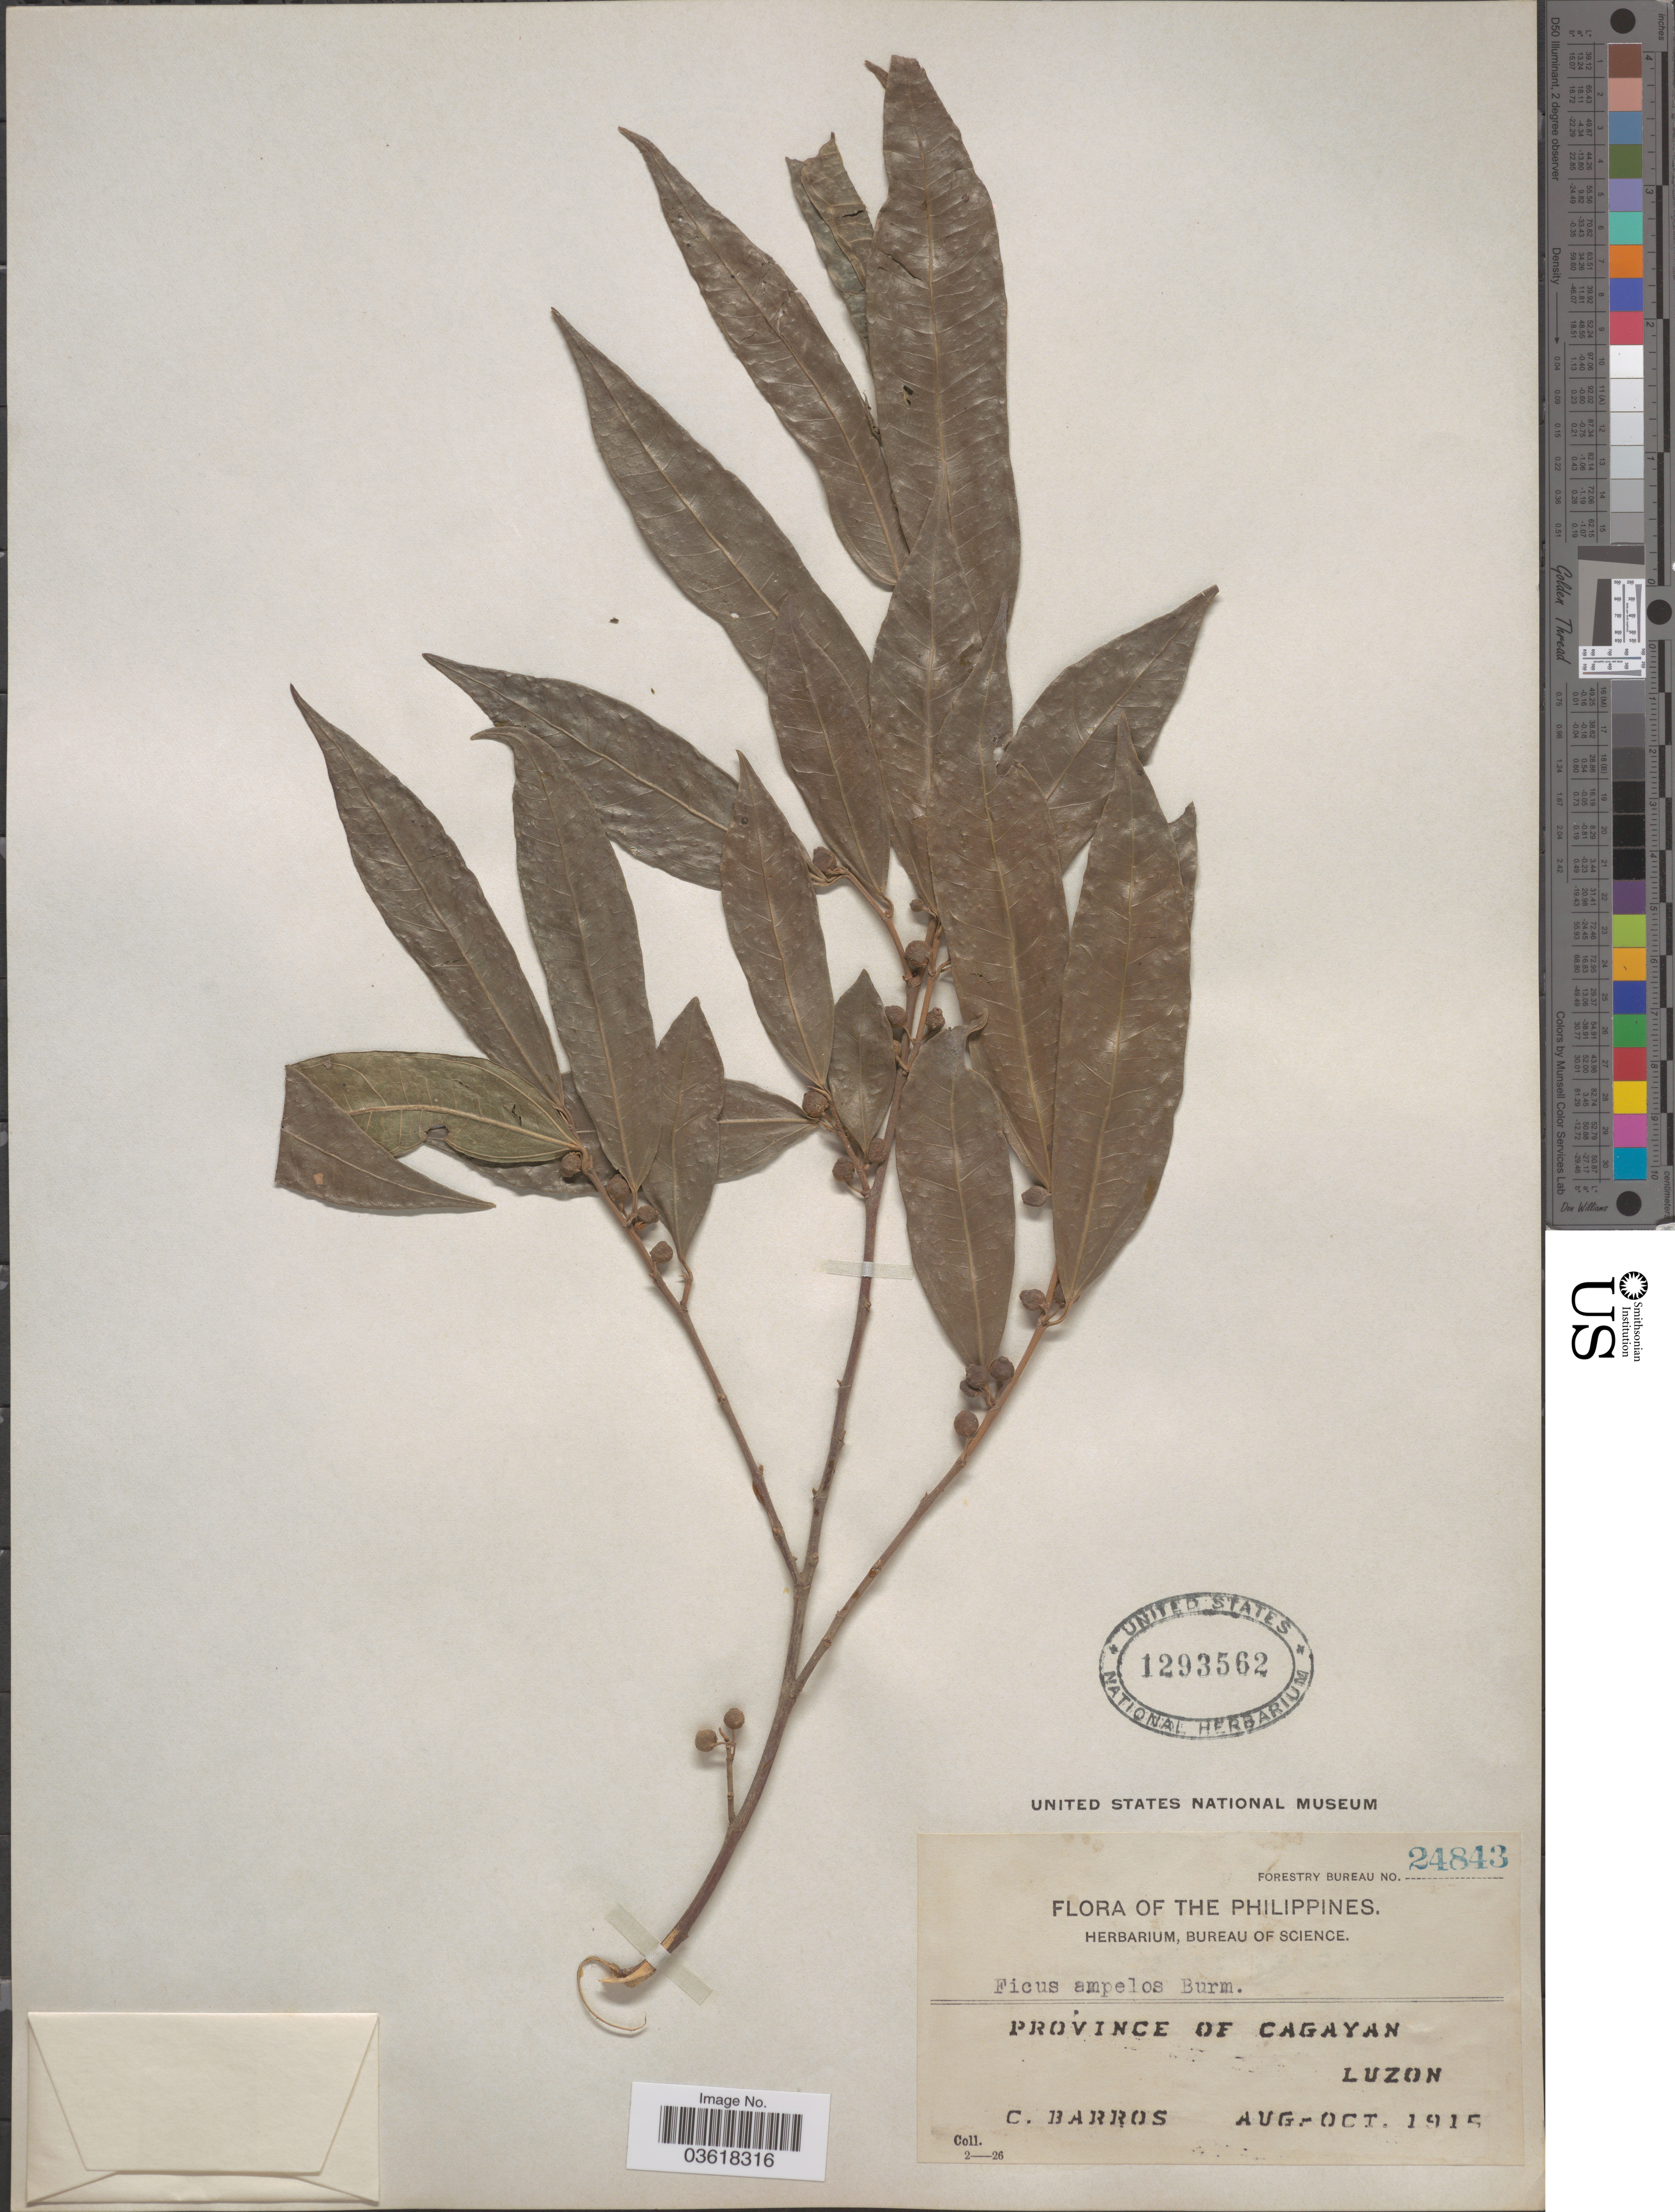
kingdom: Plantae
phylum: Tracheophyta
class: Magnoliopsida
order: Rosales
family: Moraceae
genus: Ficus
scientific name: Ficus ampelos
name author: Burm. f.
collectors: C. Barros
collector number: Forestry Bureau 24843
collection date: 1915-08/1915-10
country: Philippines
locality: Province of Cagayan, Luzon.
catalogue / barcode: US 1293562